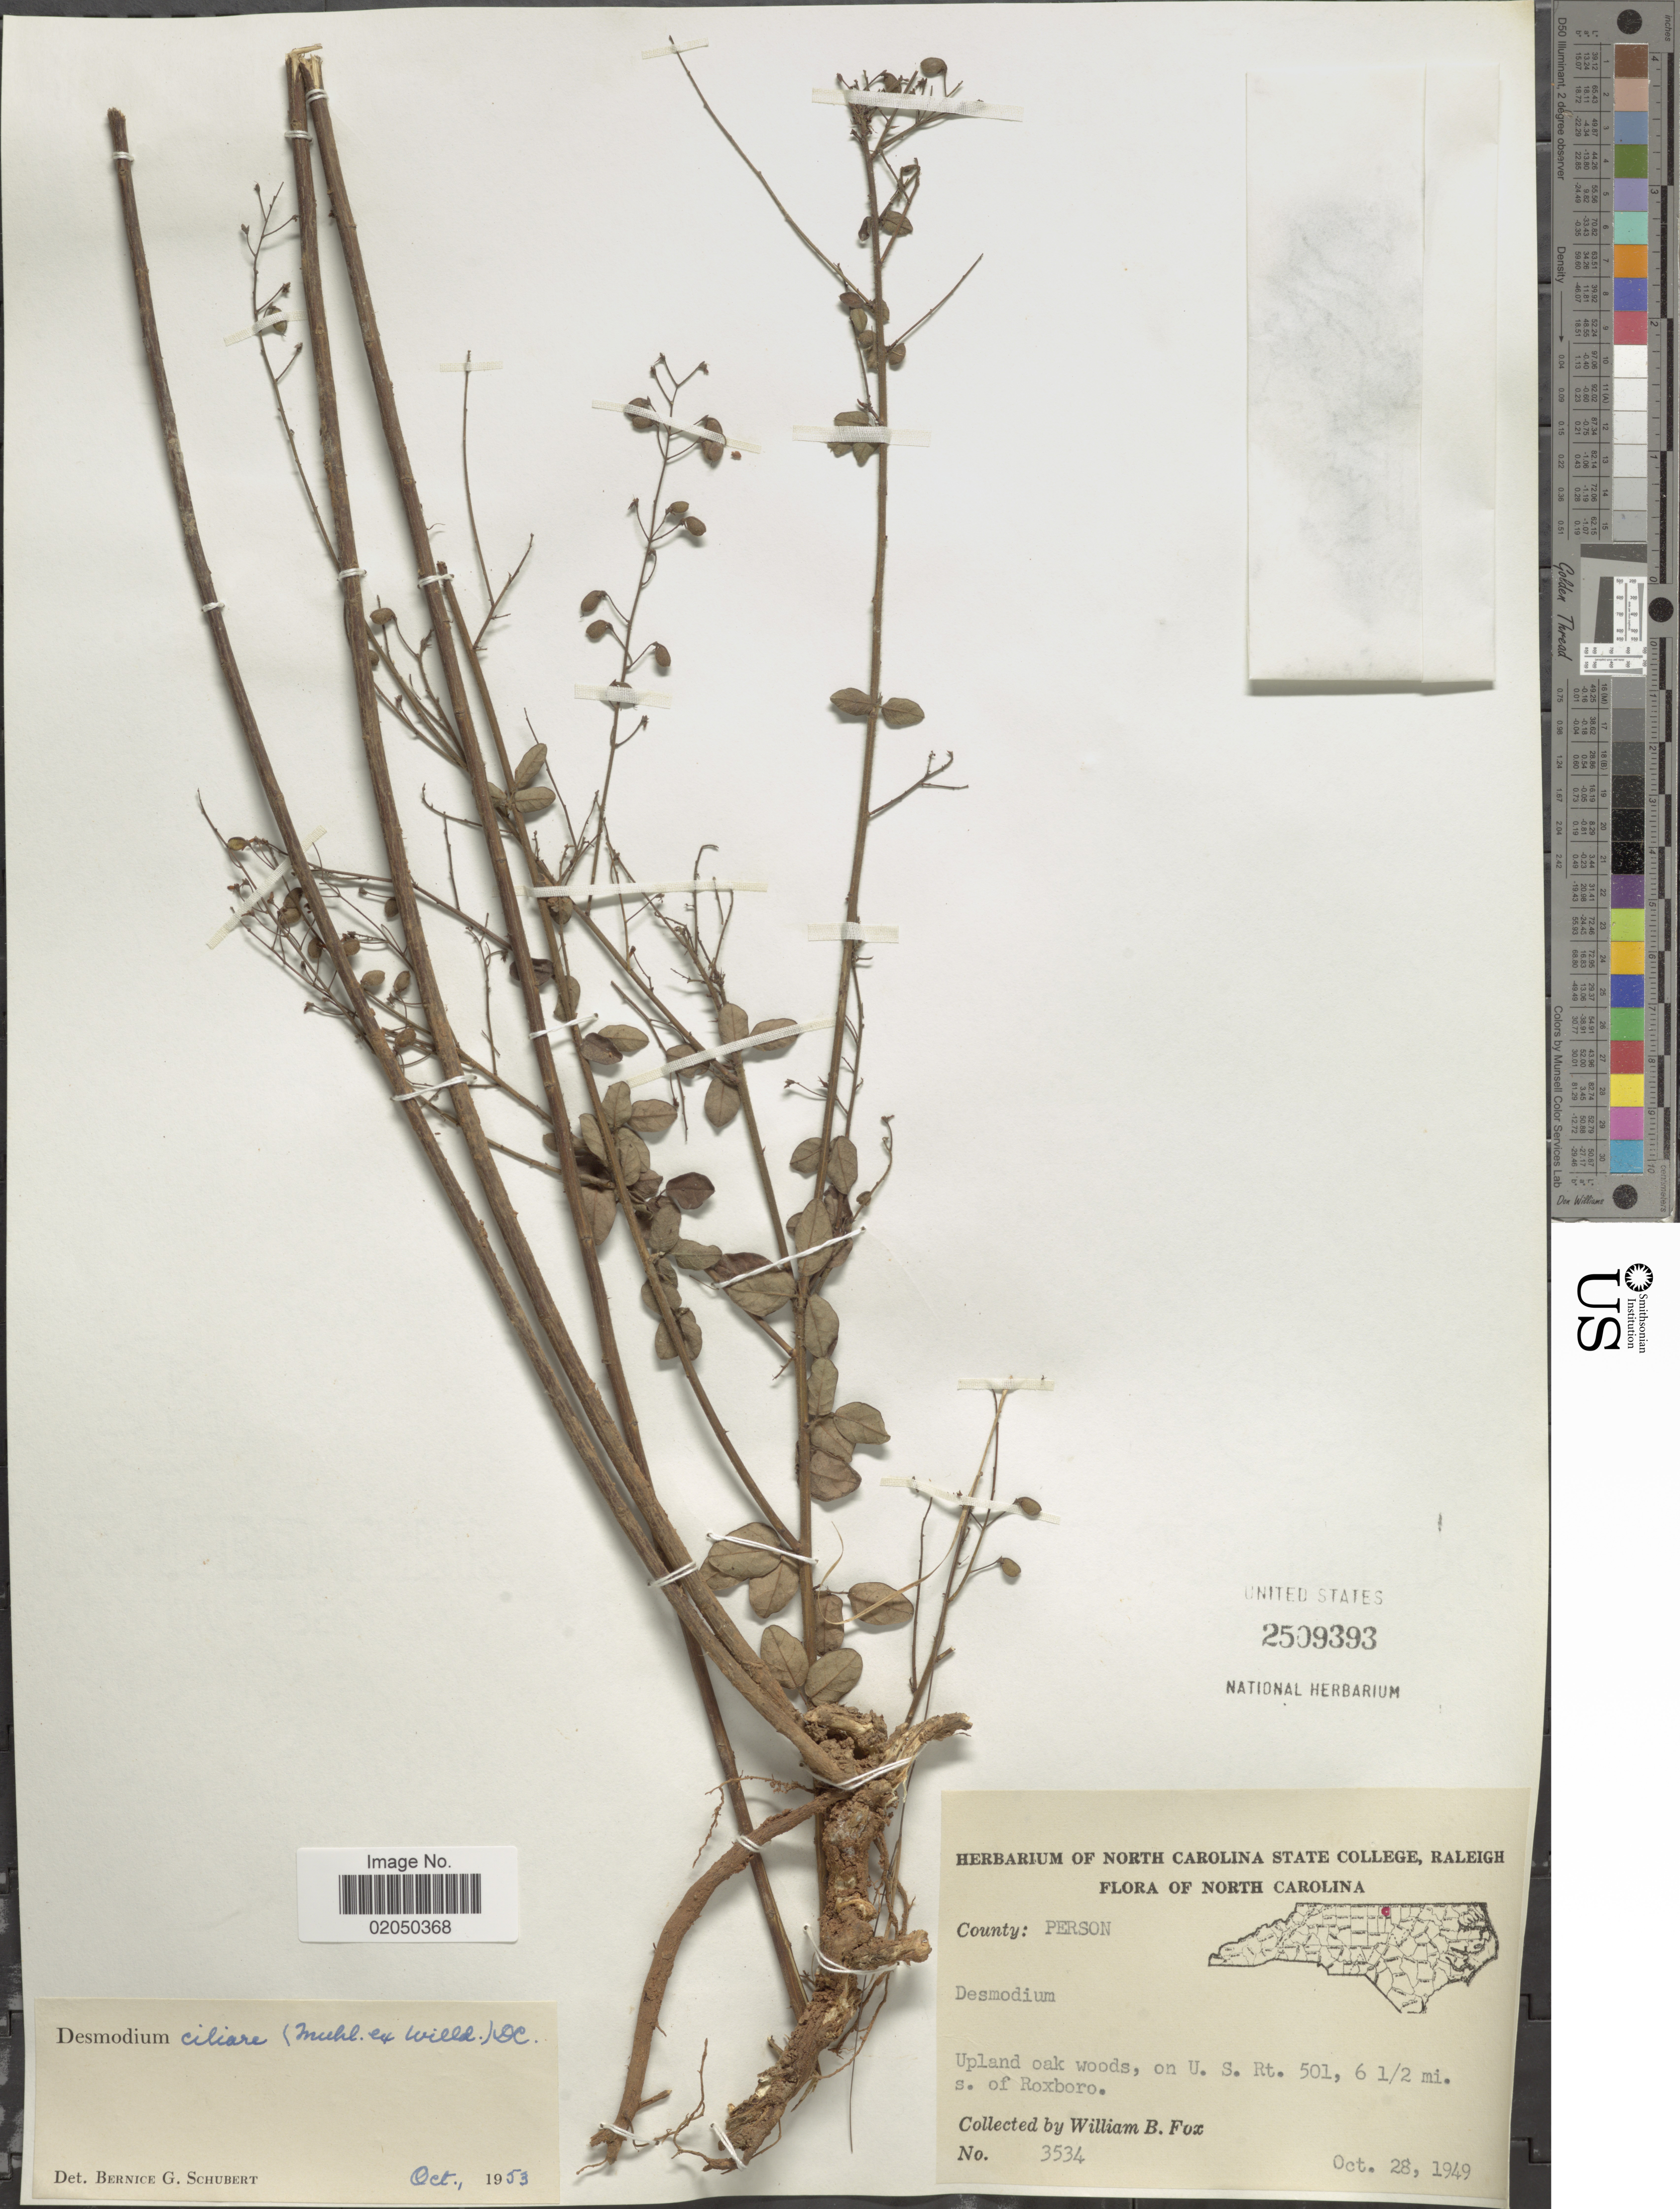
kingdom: Plantae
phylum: Tracheophyta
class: Magnoliopsida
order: Fabales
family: Fabaceae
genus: Desmodium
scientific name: Desmodium ciliare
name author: (Muhl. ex Willd.) DC.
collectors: W. B. Fox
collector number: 3534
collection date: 1949-10-28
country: United States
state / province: North Carolina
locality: County: Person, on U.S. Rt. 501, 6 1/2 mi. s. of Roxboro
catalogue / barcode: US 2509393